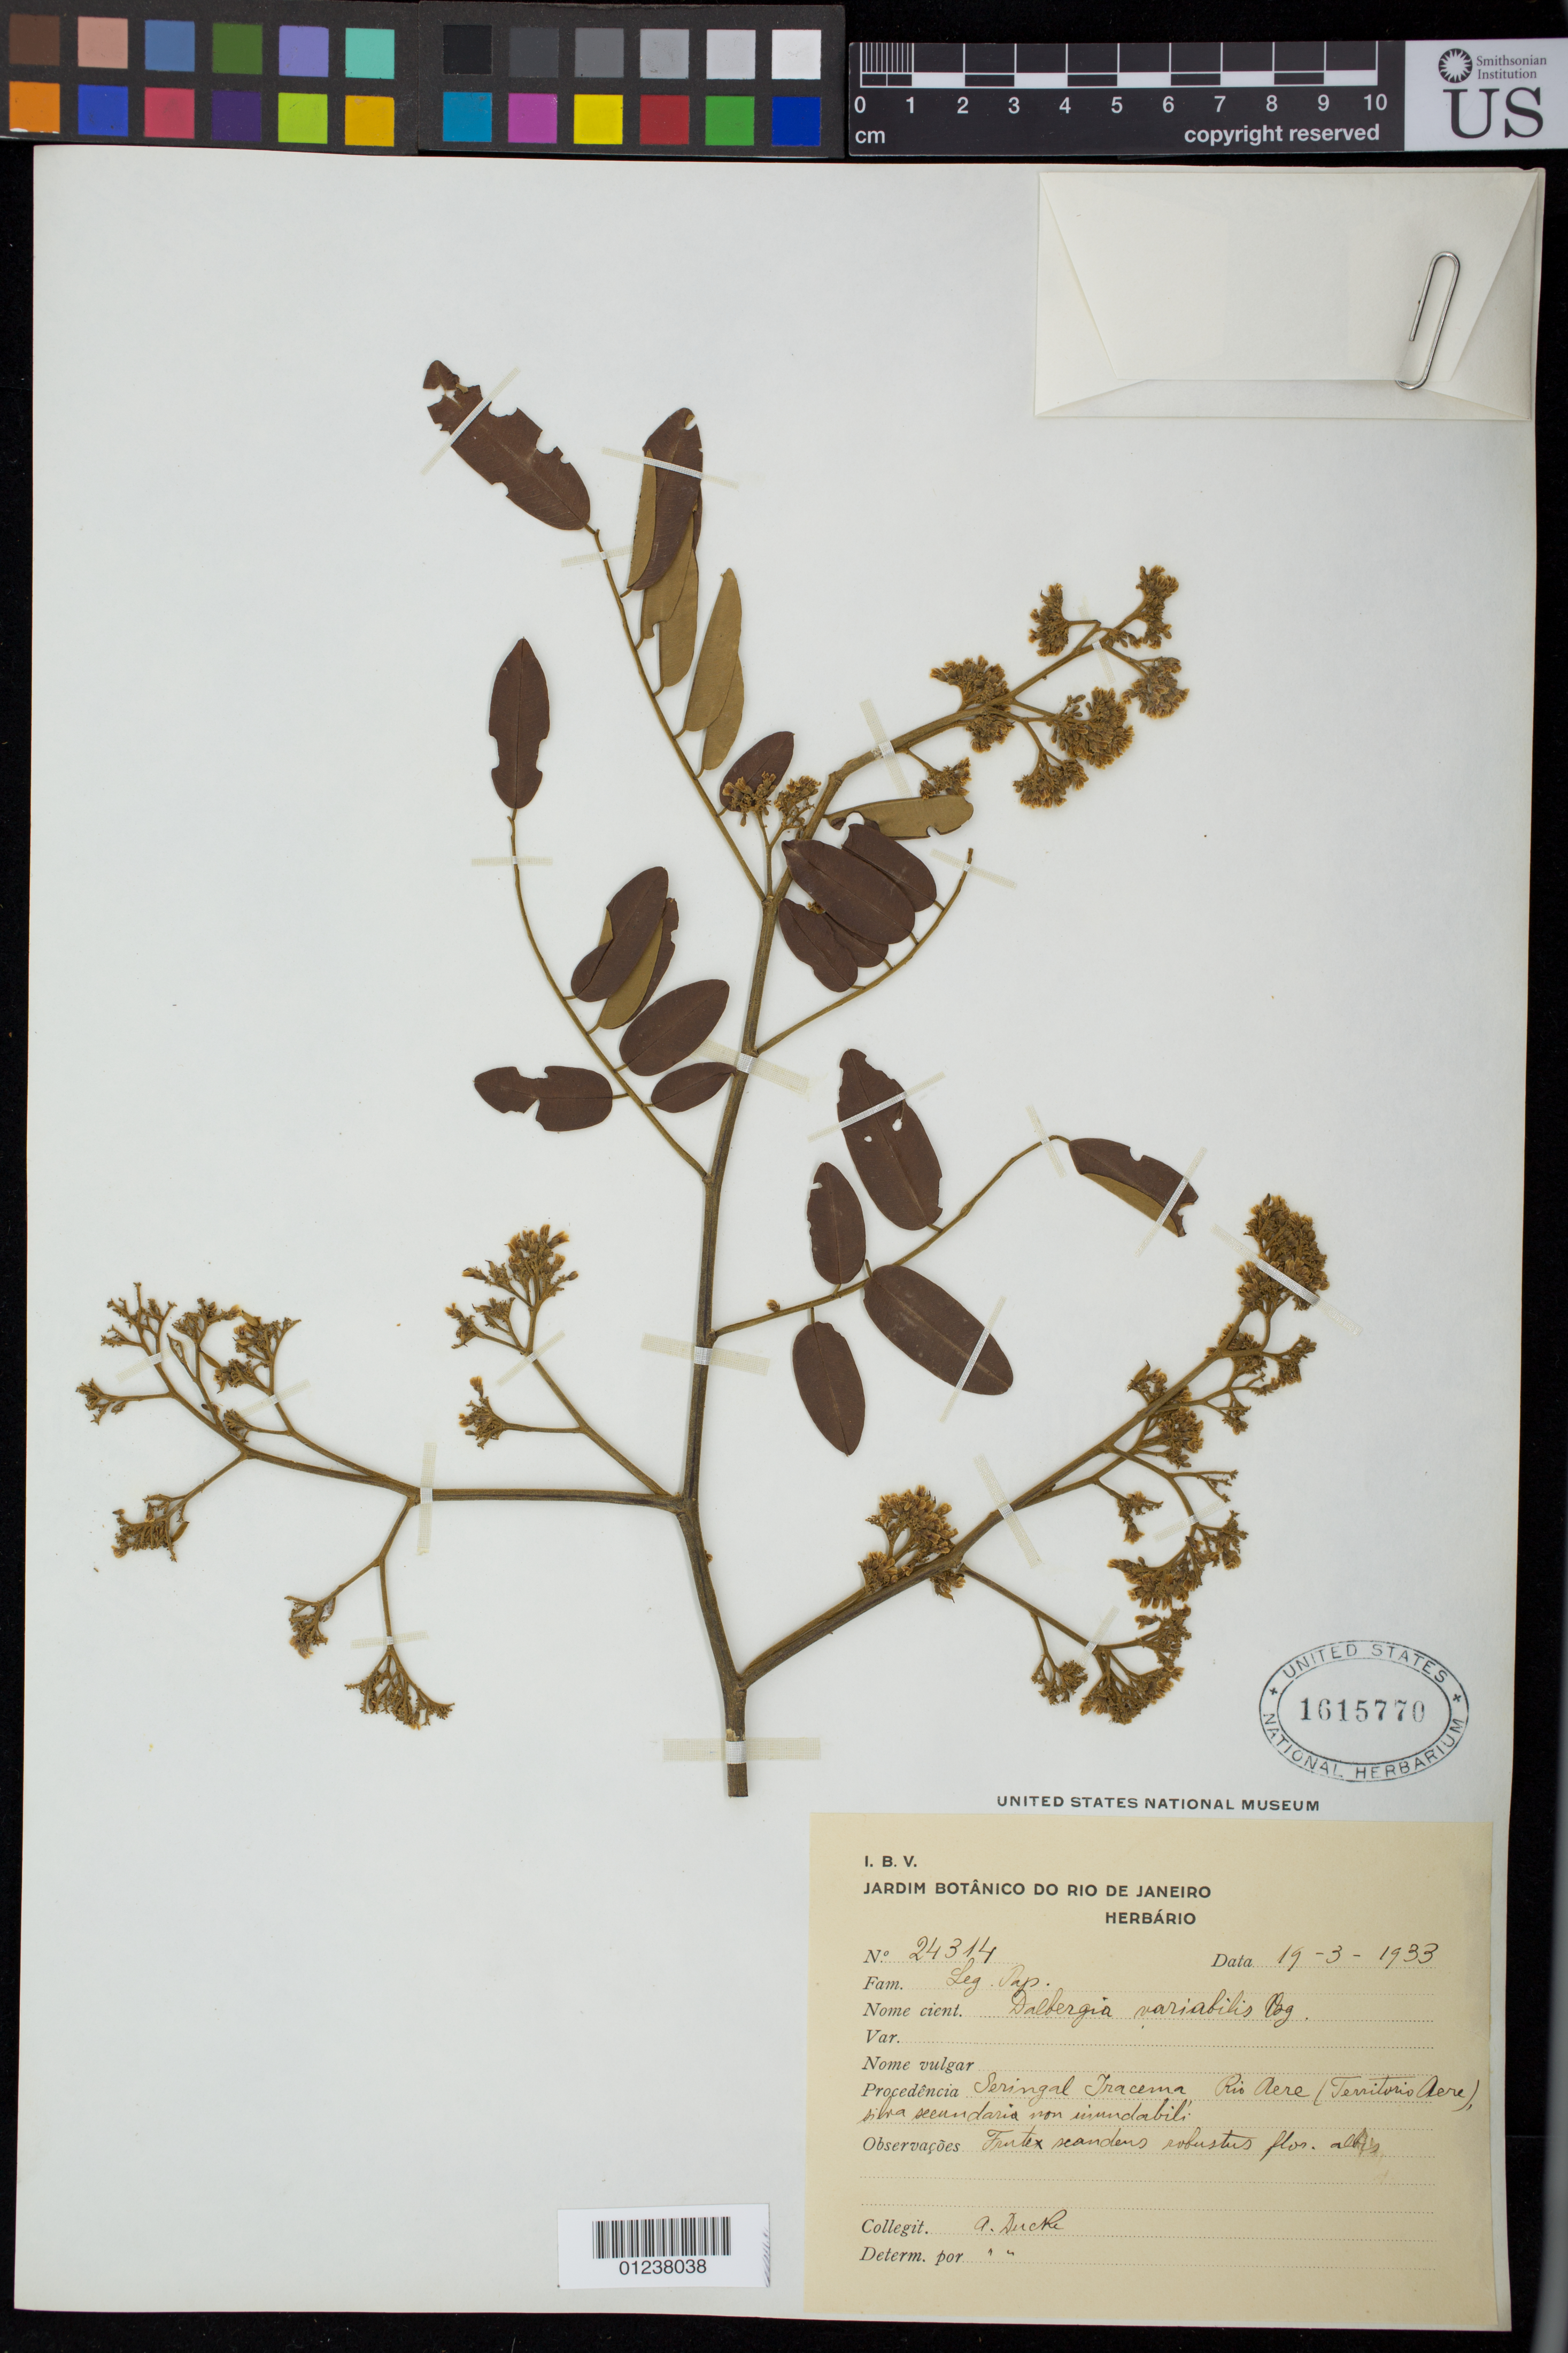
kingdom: Plantae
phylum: Tracheophyta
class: Magnoliopsida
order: Fabales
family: Fabaceae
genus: Dalbergia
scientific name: Dalbergia frutescens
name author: (Vell.) Britton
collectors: A. Ducke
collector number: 24314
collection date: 1933-03-19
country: Brazil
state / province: Acre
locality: Seringal Iracema, Rio Acre (Territorio Acre)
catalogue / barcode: US 1615770